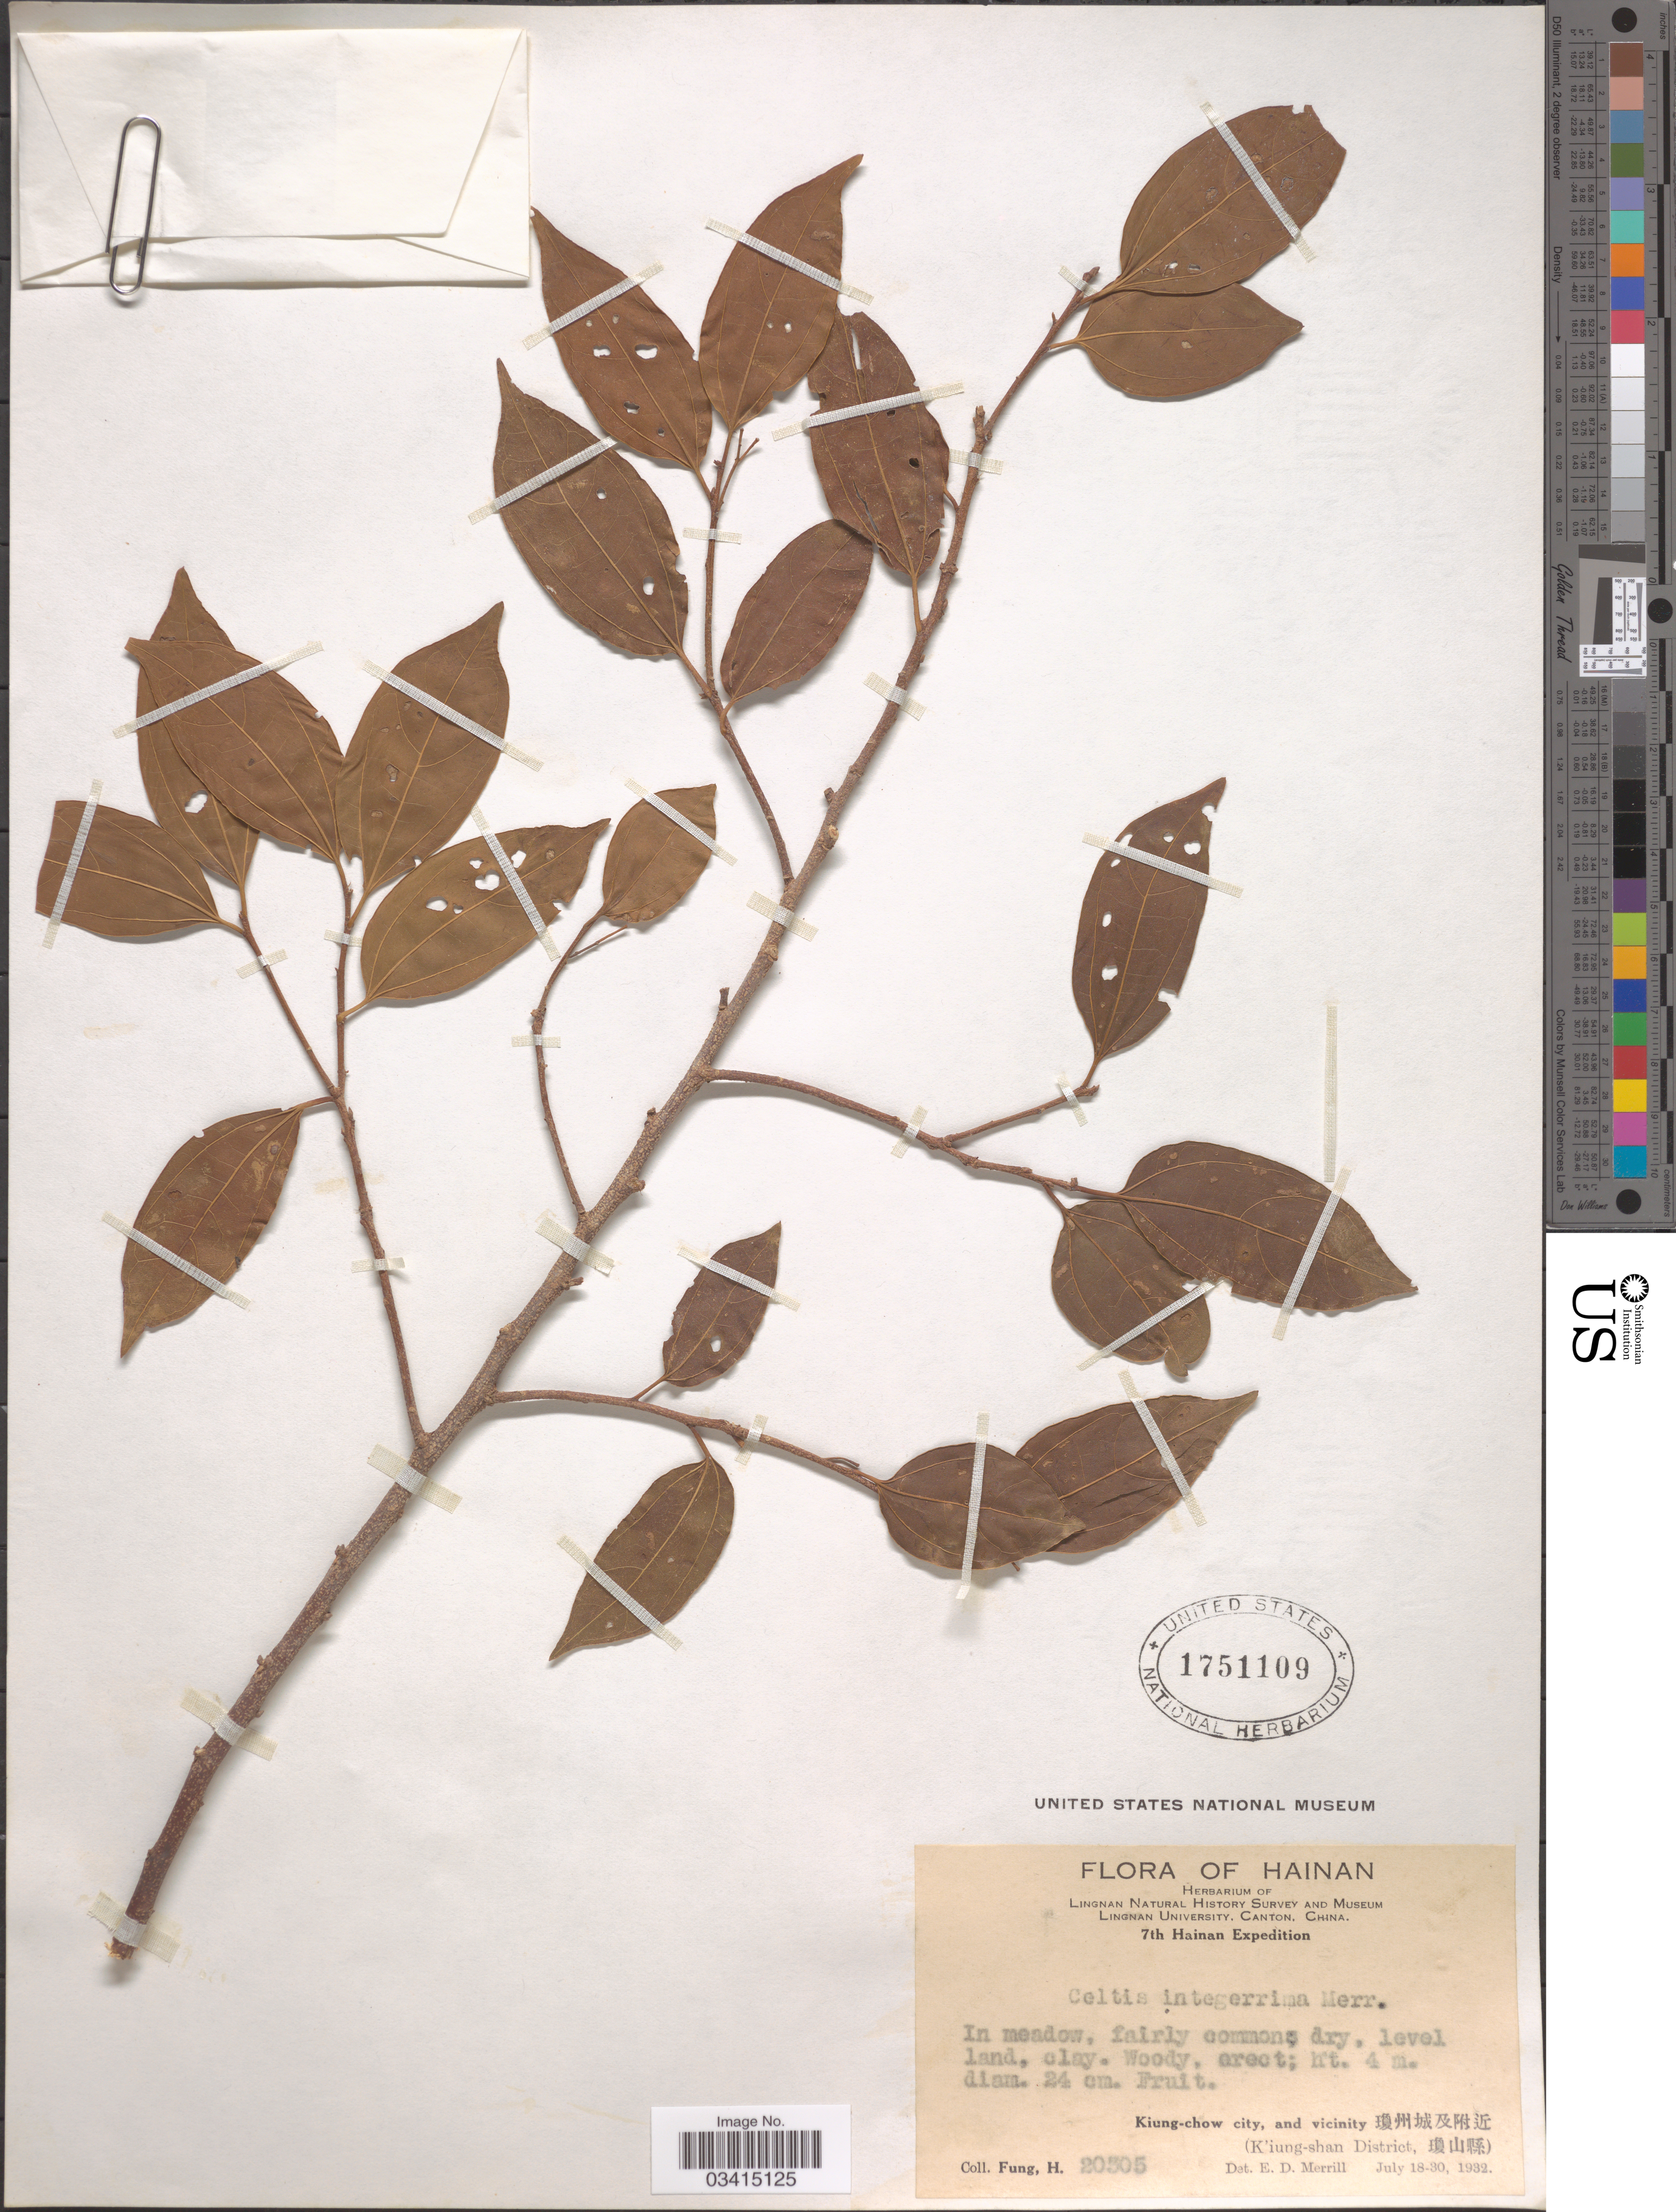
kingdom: Plantae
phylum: Tracheophyta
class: Magnoliopsida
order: Rosales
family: Cannabaceae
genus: Celtis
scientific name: Celtis integerrima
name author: Merr.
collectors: H. Fung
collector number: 20305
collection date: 1932-07-18/1932-07-30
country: China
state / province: Hainan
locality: Kiung-chow city, and vicinity X. (K'iung-shan District, X).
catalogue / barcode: US 1751109